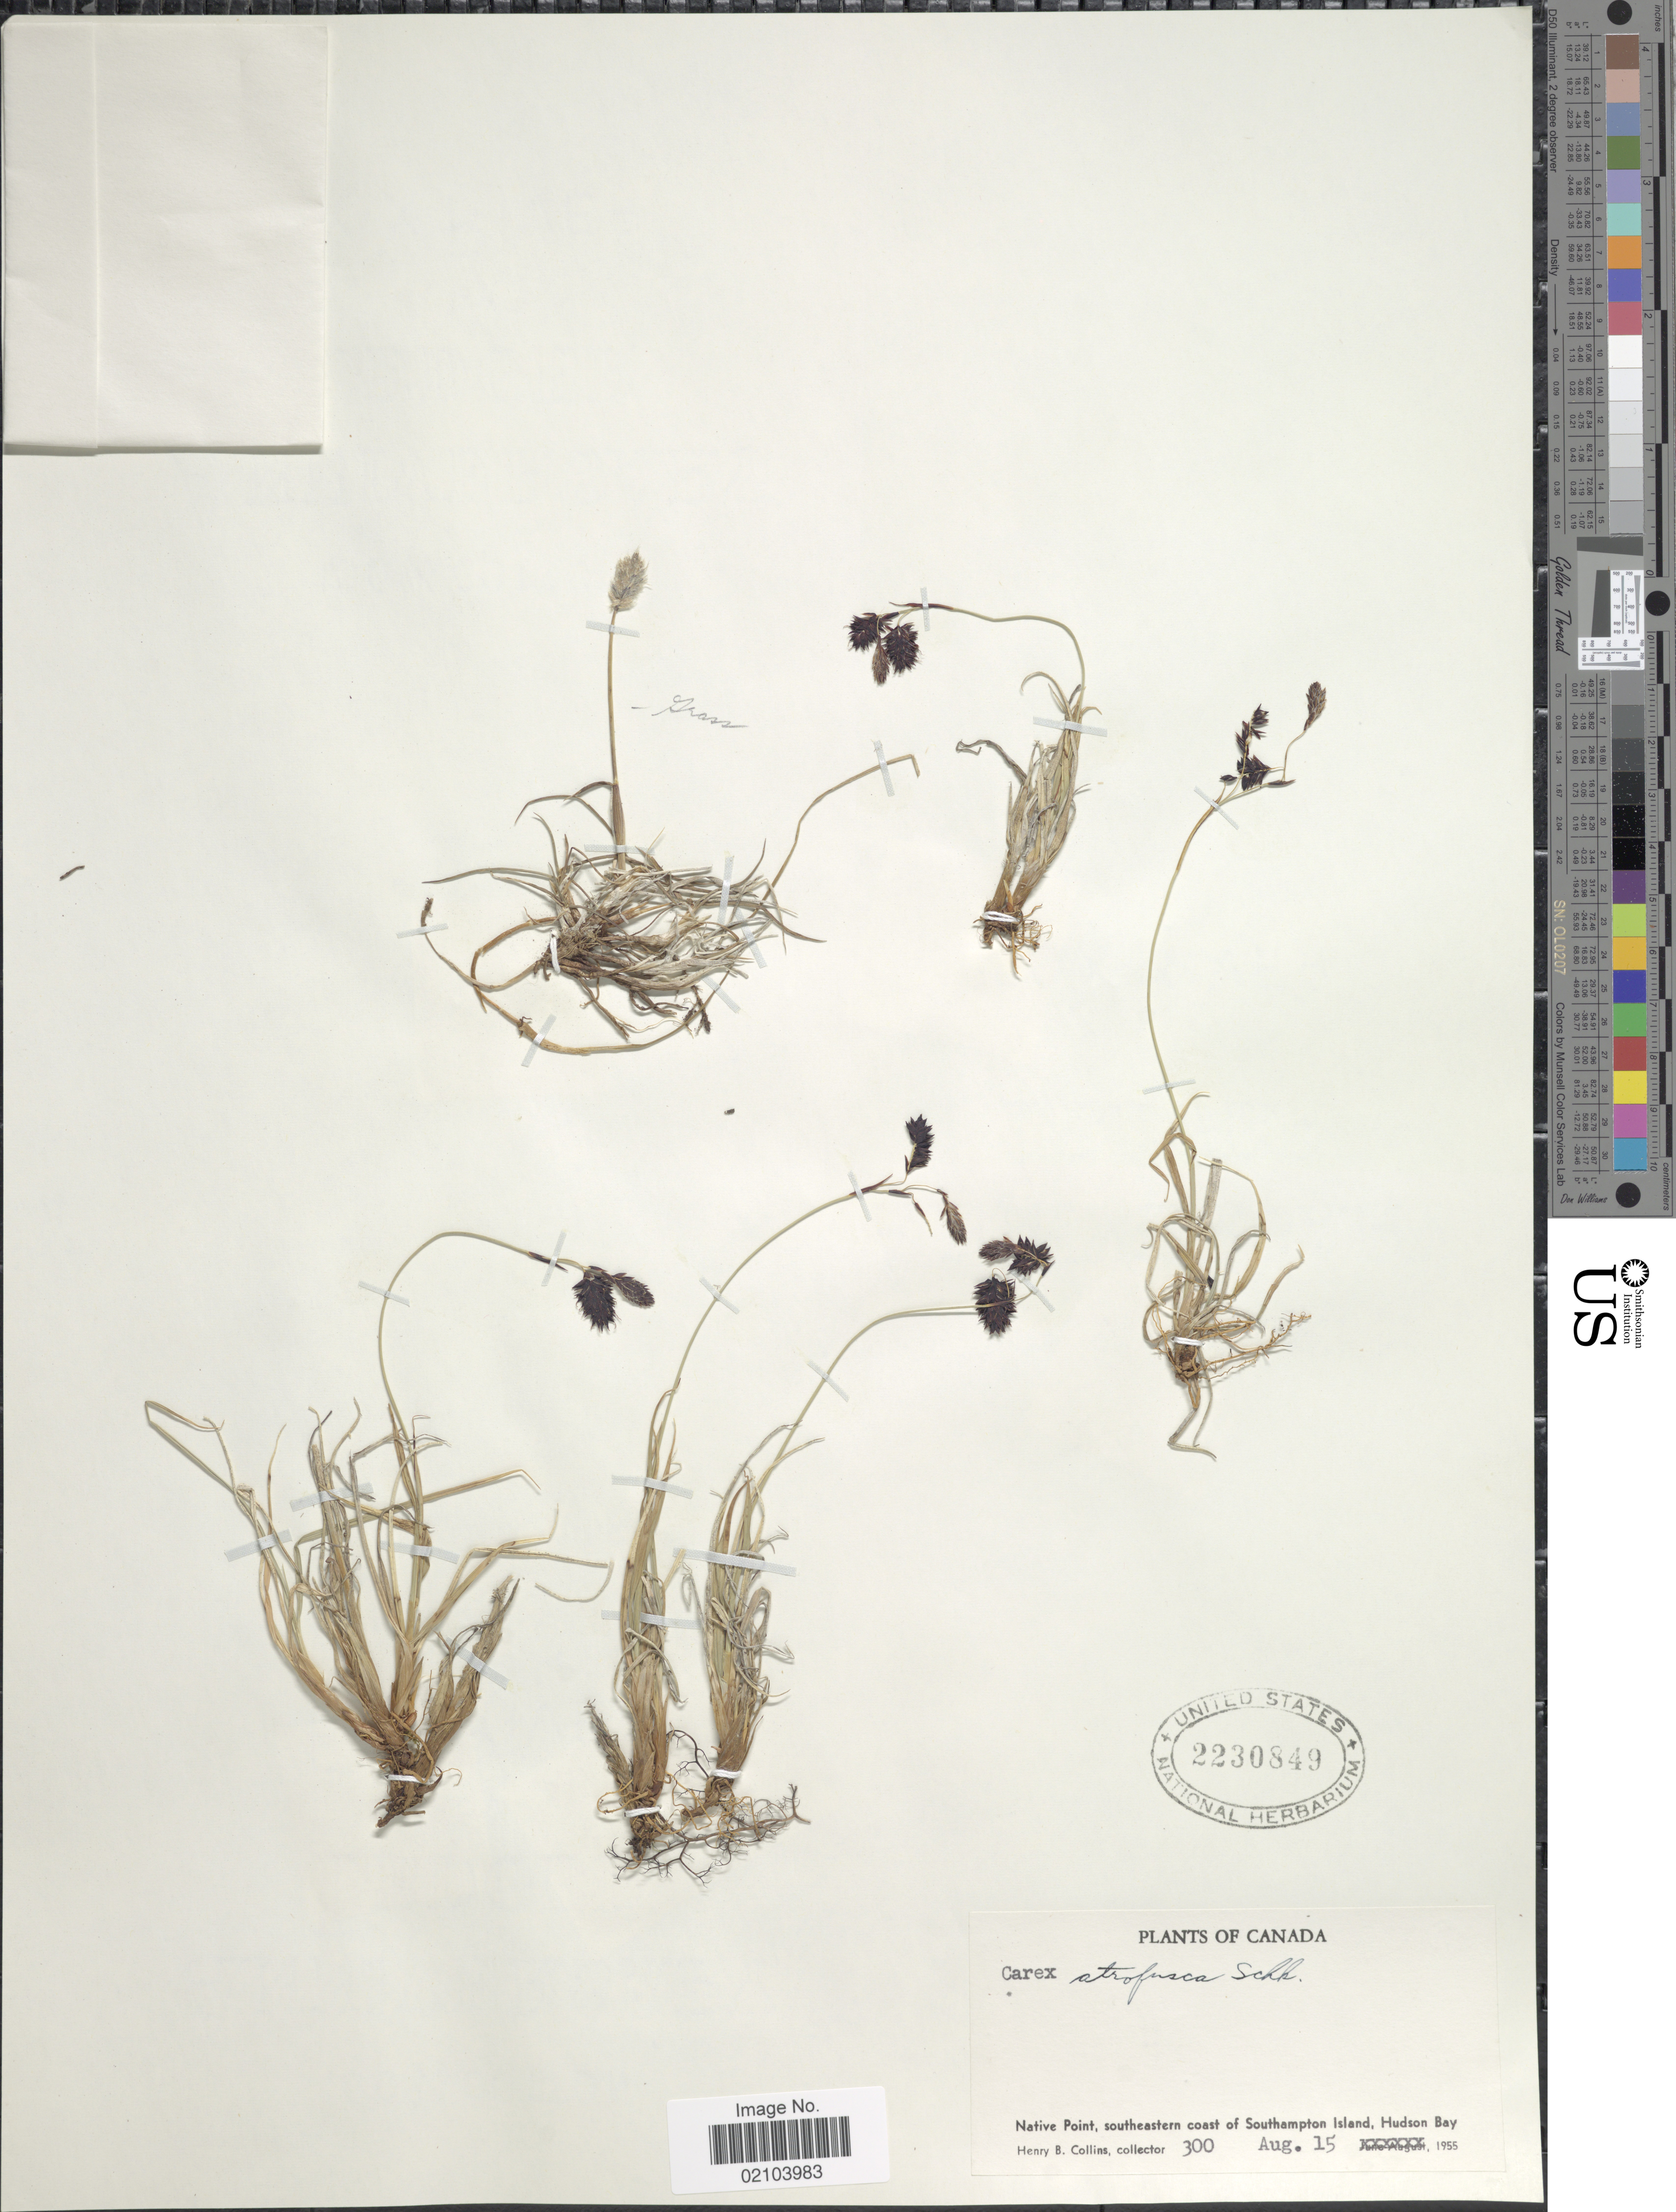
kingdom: Plantae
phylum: Tracheophyta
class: Liliopsida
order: Poales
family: Cyperaceae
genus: Carex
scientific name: Carex atrofusca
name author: Schkuhr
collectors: H. Collins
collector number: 300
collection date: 1955-08-15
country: Canada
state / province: Nunavut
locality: Native Point, southeastern coast of Southampton Island, Hudson Bay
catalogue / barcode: US 2230849